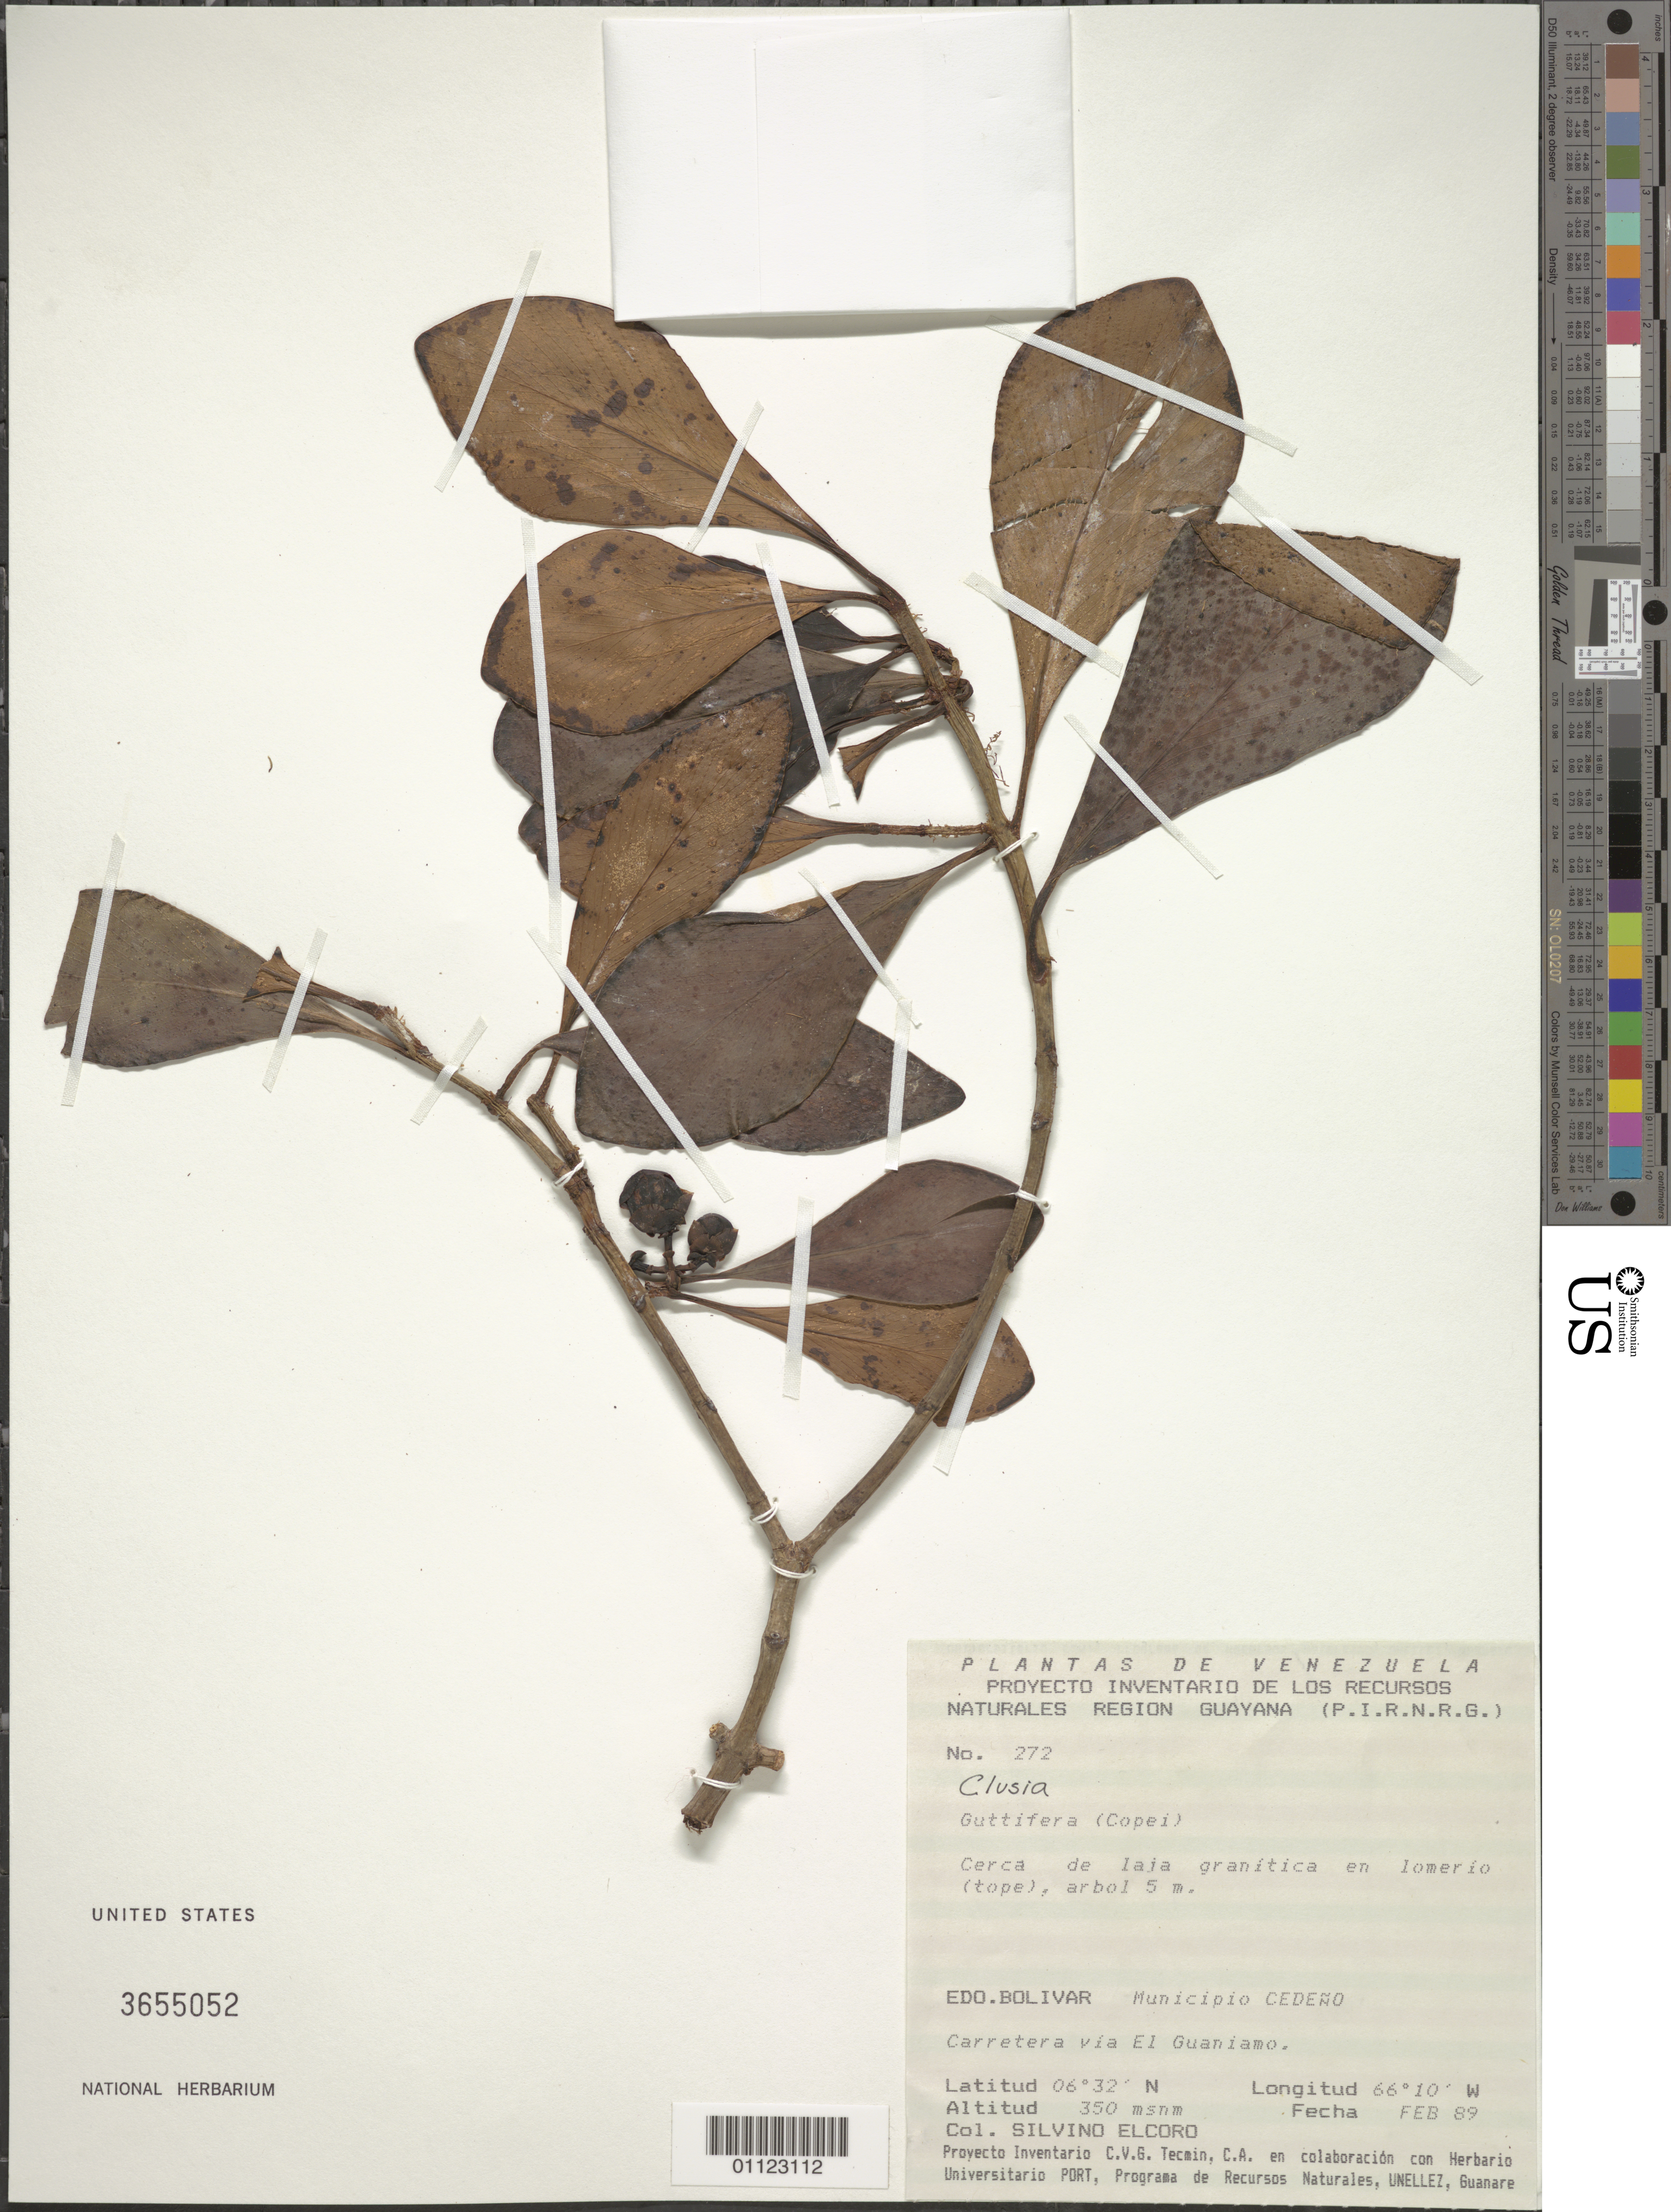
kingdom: Plantae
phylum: Tracheophyta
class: Magnoliopsida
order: Malpighiales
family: Clusiaceae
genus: Clusia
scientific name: Clusia sp.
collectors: S. Elcoro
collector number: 272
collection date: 1898-02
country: Venezuela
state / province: Bolívar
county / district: Cedeño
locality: Carretera via El Guaniamo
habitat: Cerca de laja granitica en lomerio (tope)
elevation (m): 350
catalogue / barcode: US 3655052